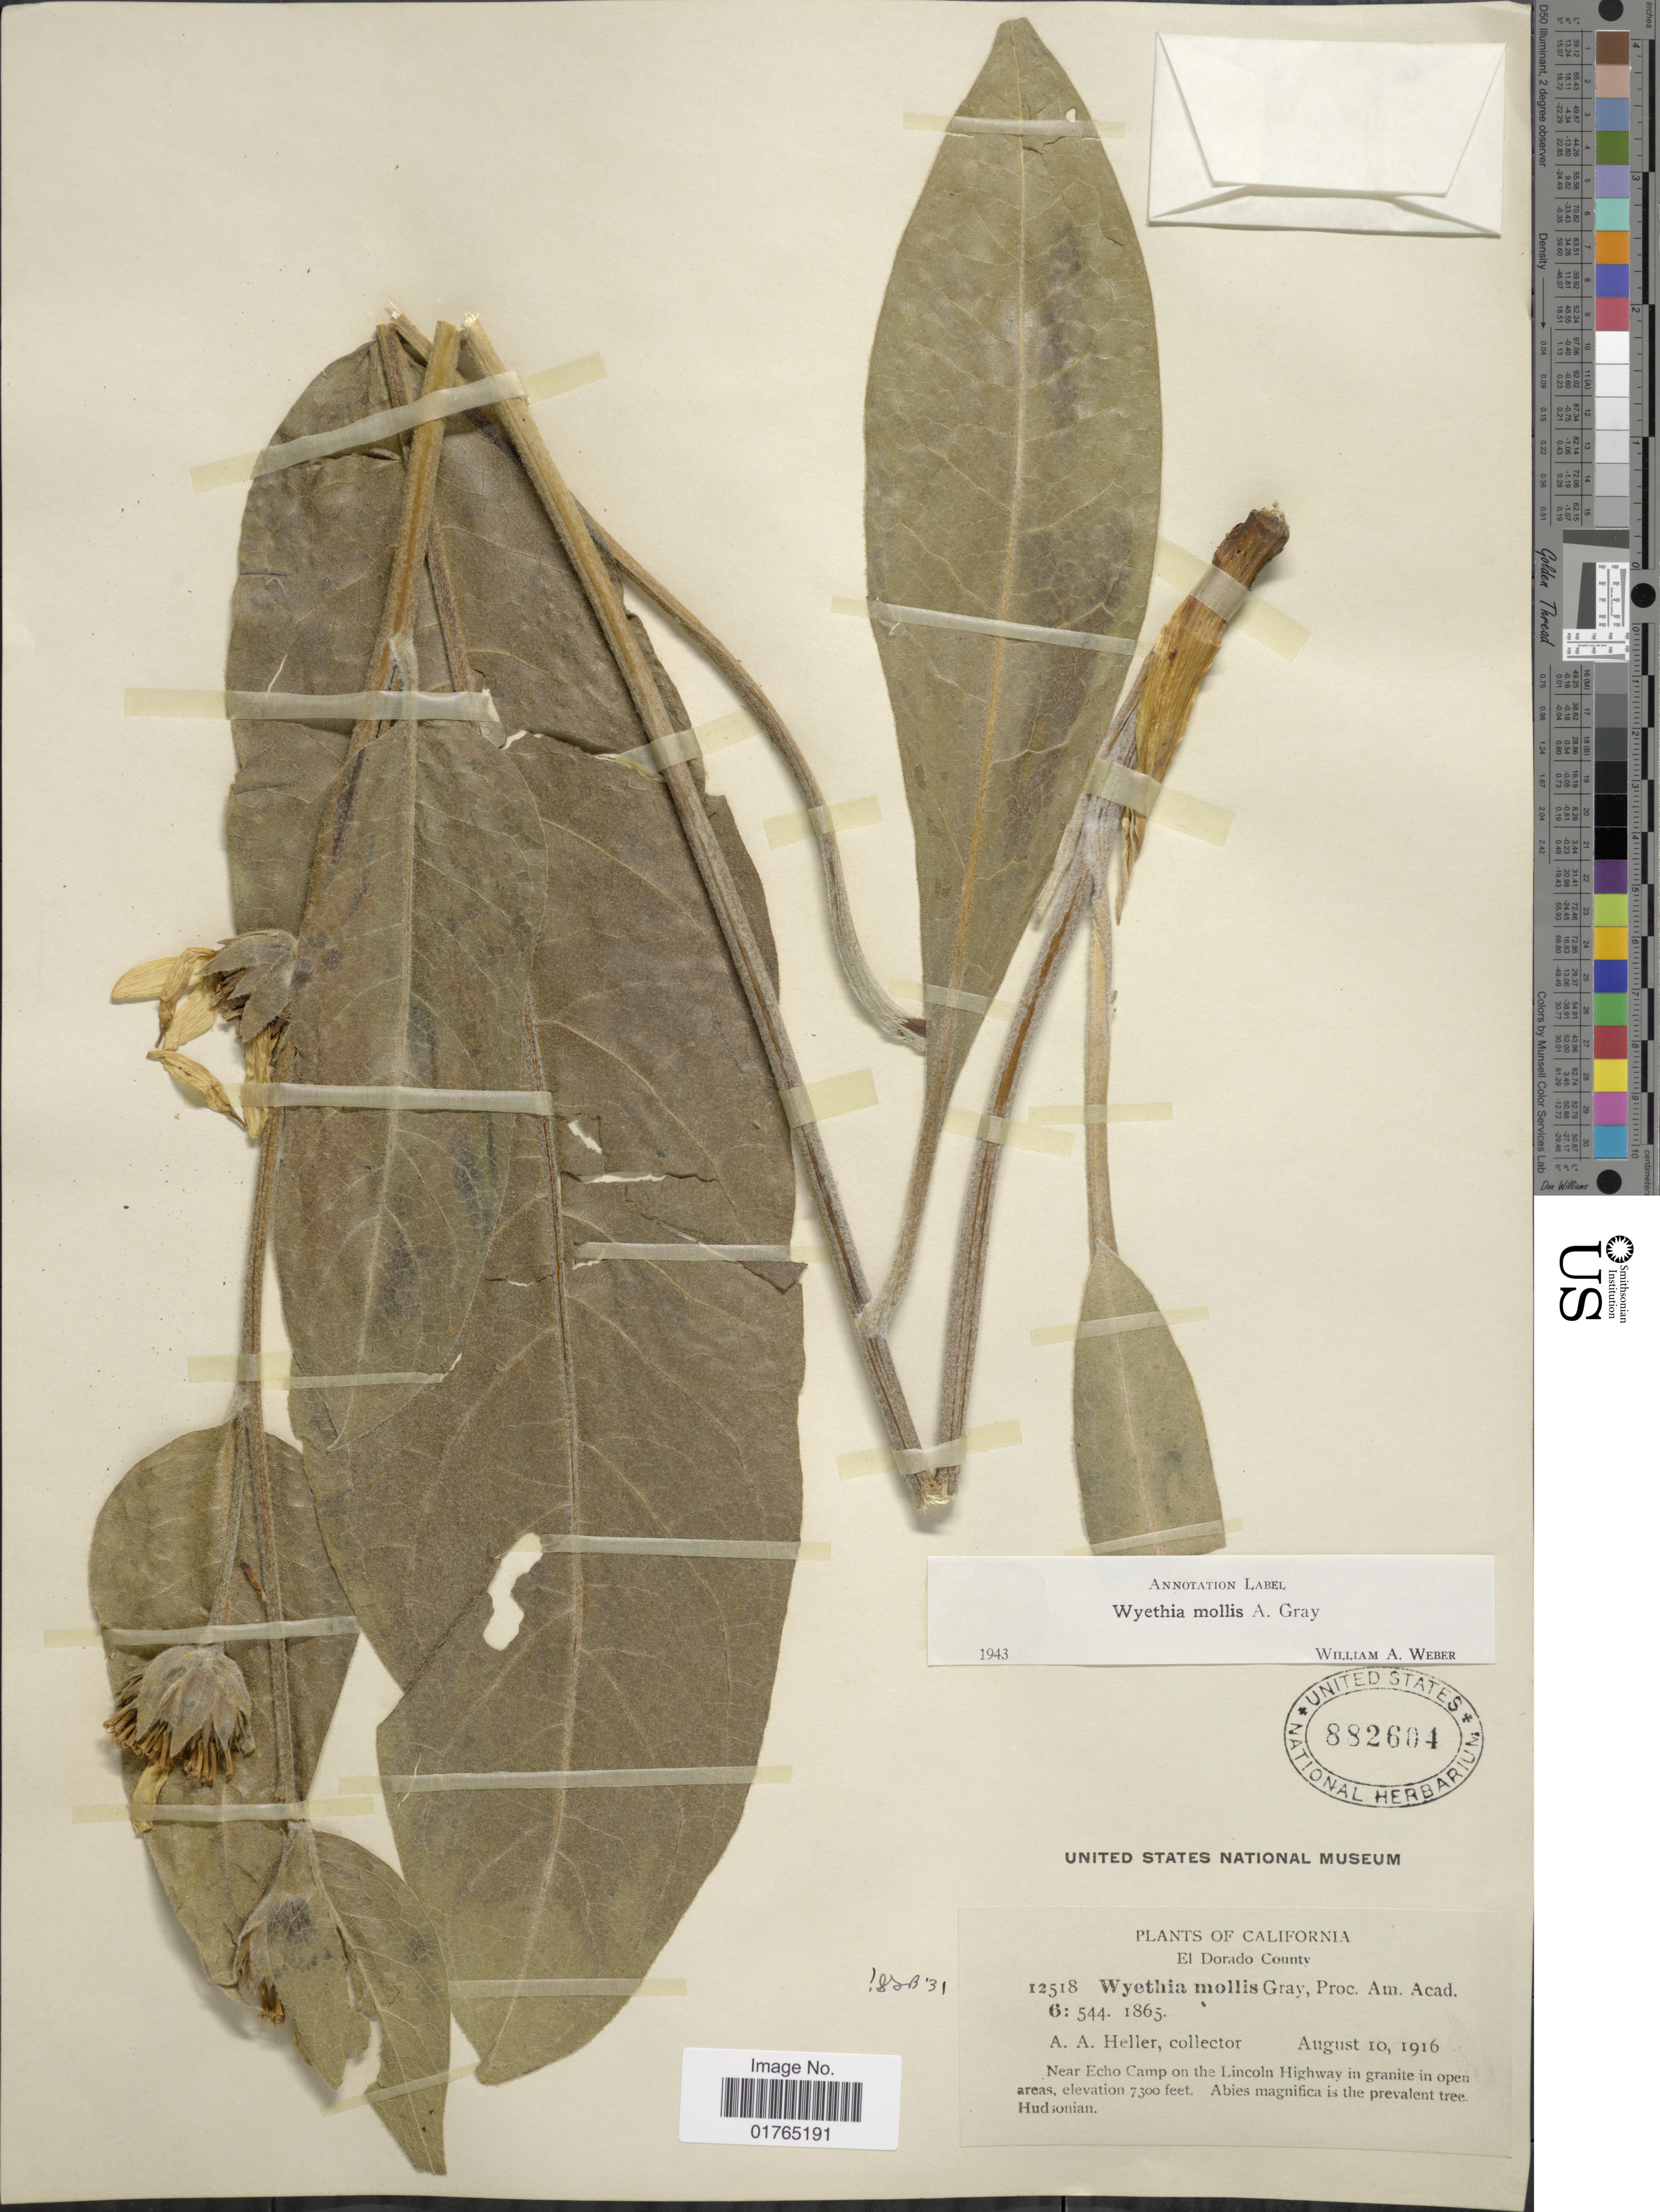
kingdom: Plantae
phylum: Tracheophyta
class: Magnoliopsida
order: Asterales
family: Asteraceae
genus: Wyethia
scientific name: Wyethia mollis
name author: A. Gray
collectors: A. A. Heller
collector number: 12518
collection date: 1916-08-10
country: United States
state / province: California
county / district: El Dorado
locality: El Dorado County, near Echo Campo on the Lincoln Highway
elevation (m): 2225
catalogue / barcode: US 882604